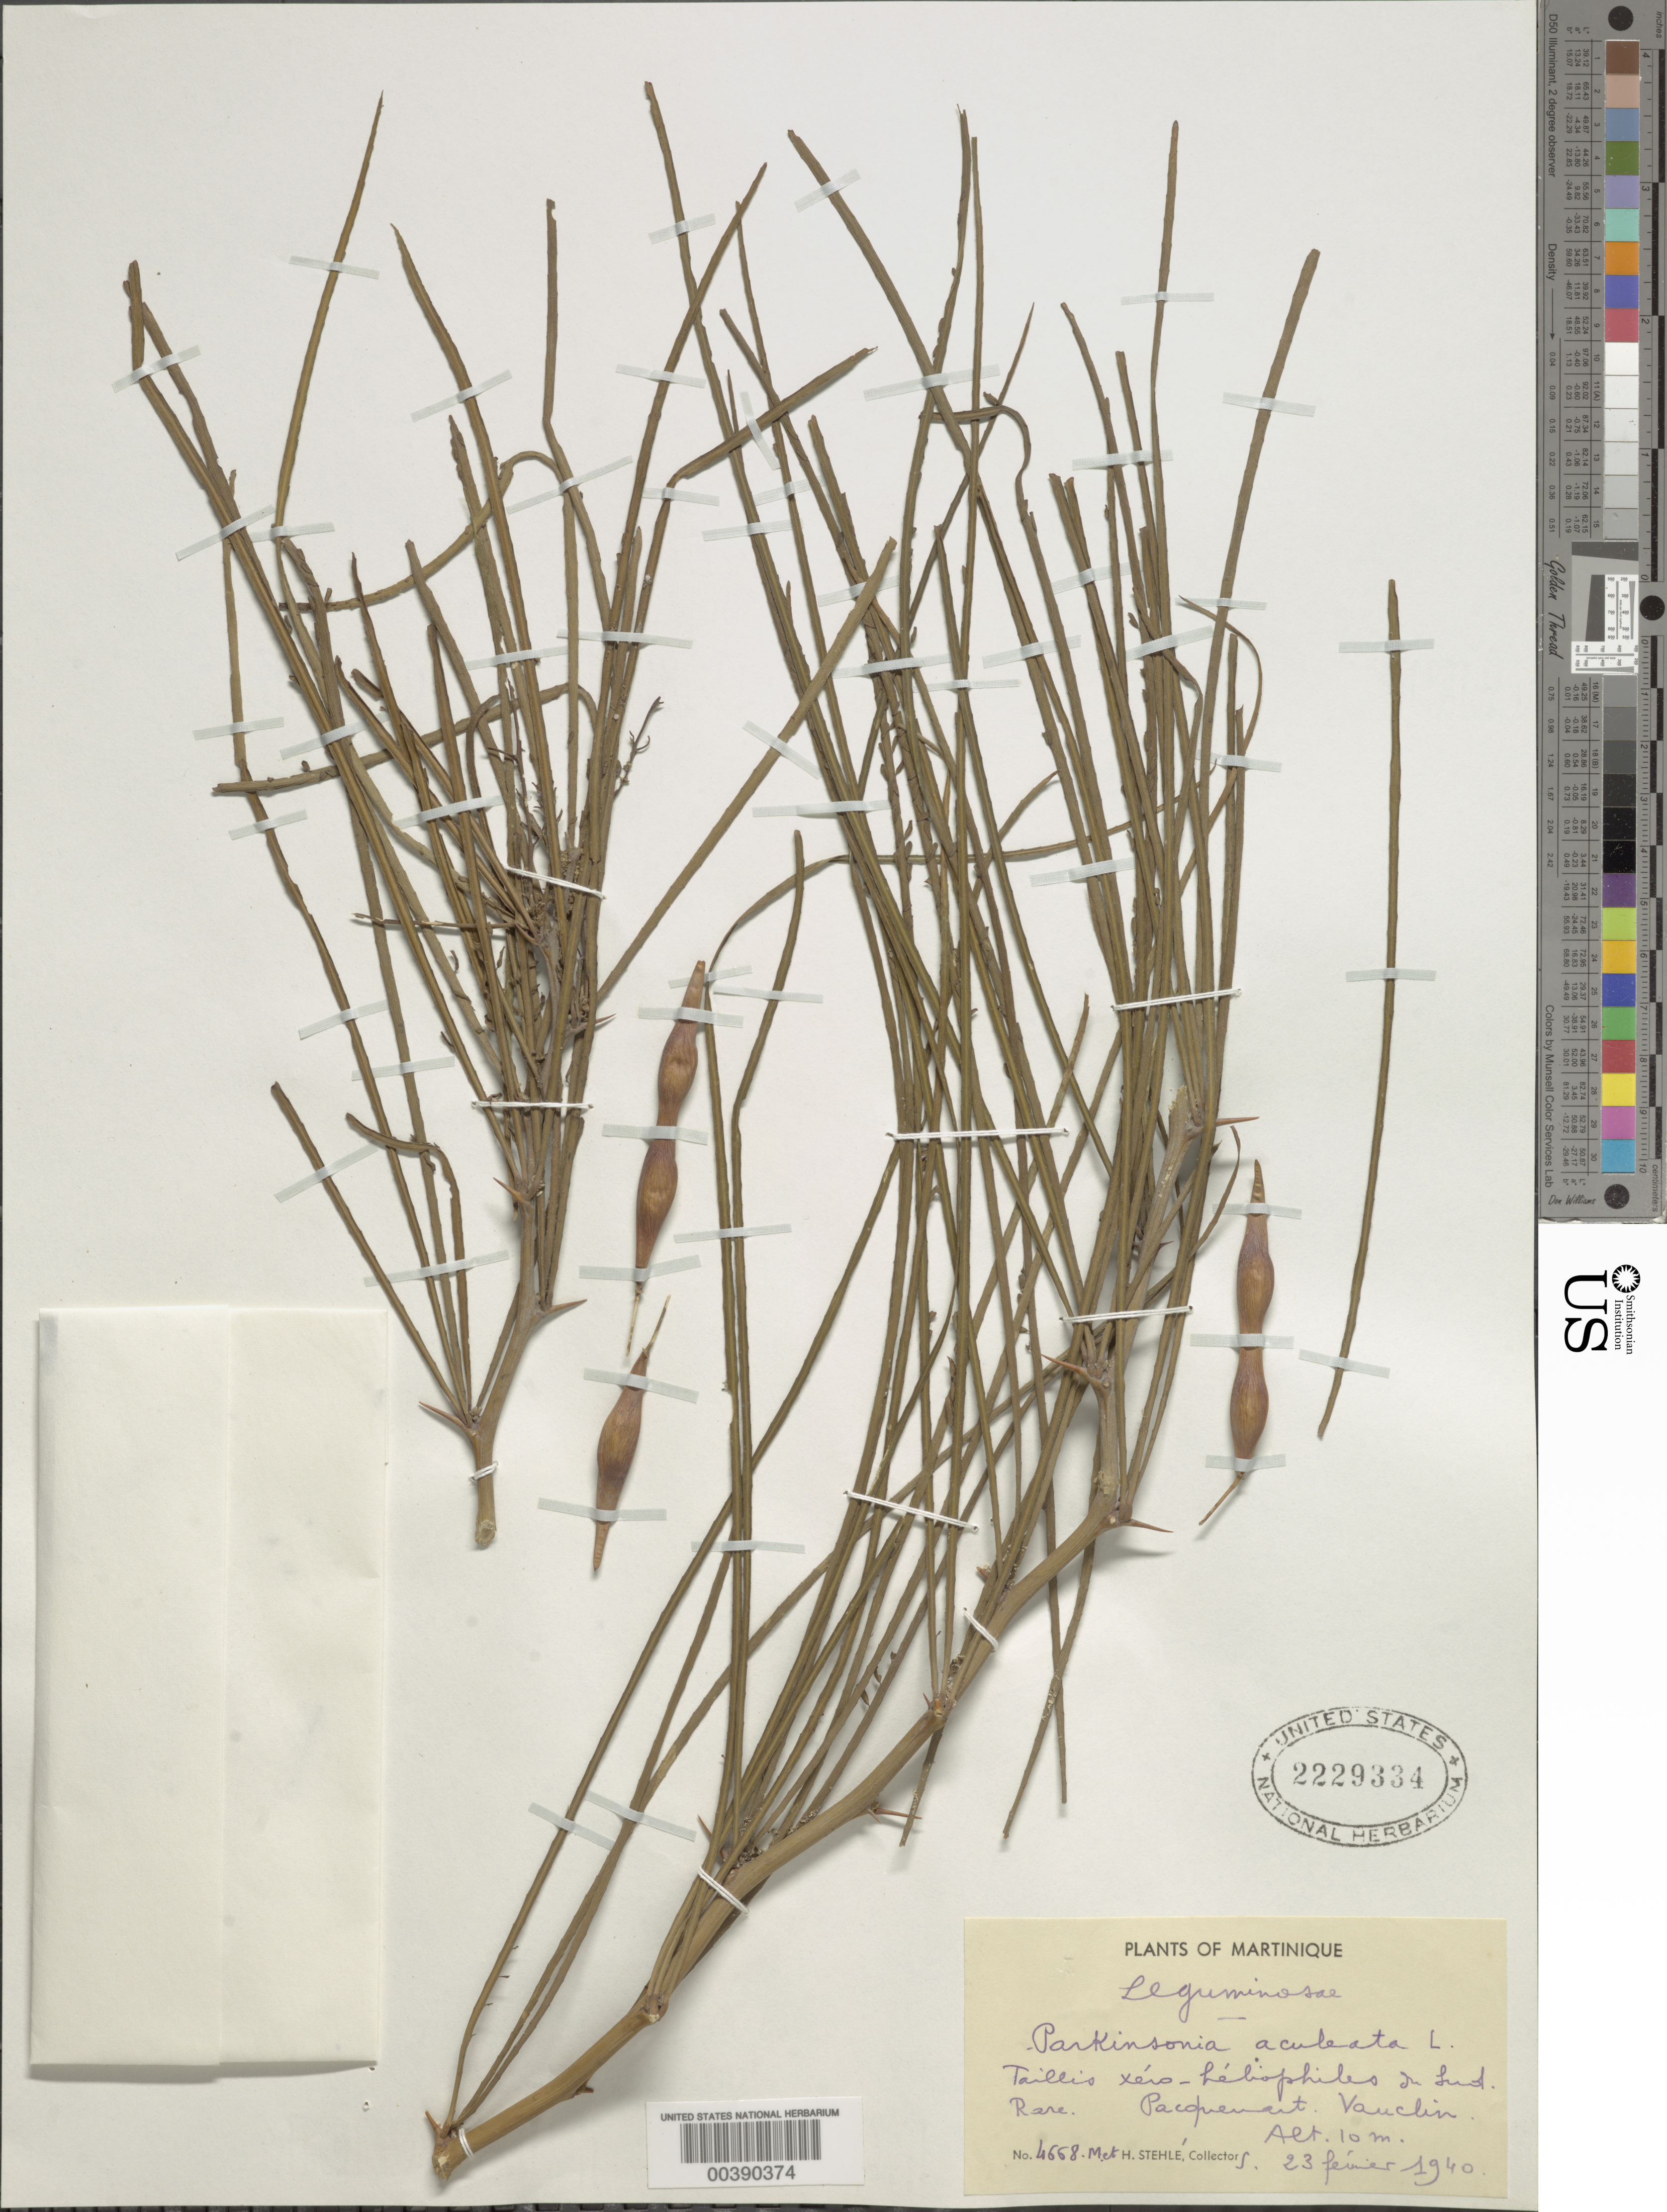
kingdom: Plantae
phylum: Tracheophyta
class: Magnoliopsida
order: Fabales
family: Fabaceae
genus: Parkinsonia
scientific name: Parkinsonia aculeata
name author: L.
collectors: H. Stehlé & M. Stehlé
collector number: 4668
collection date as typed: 23 Feb 1940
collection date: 1940-02-23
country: Martinique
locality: Pacopienart; vauclin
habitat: Xeroheliphile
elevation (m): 10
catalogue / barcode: US 2229334